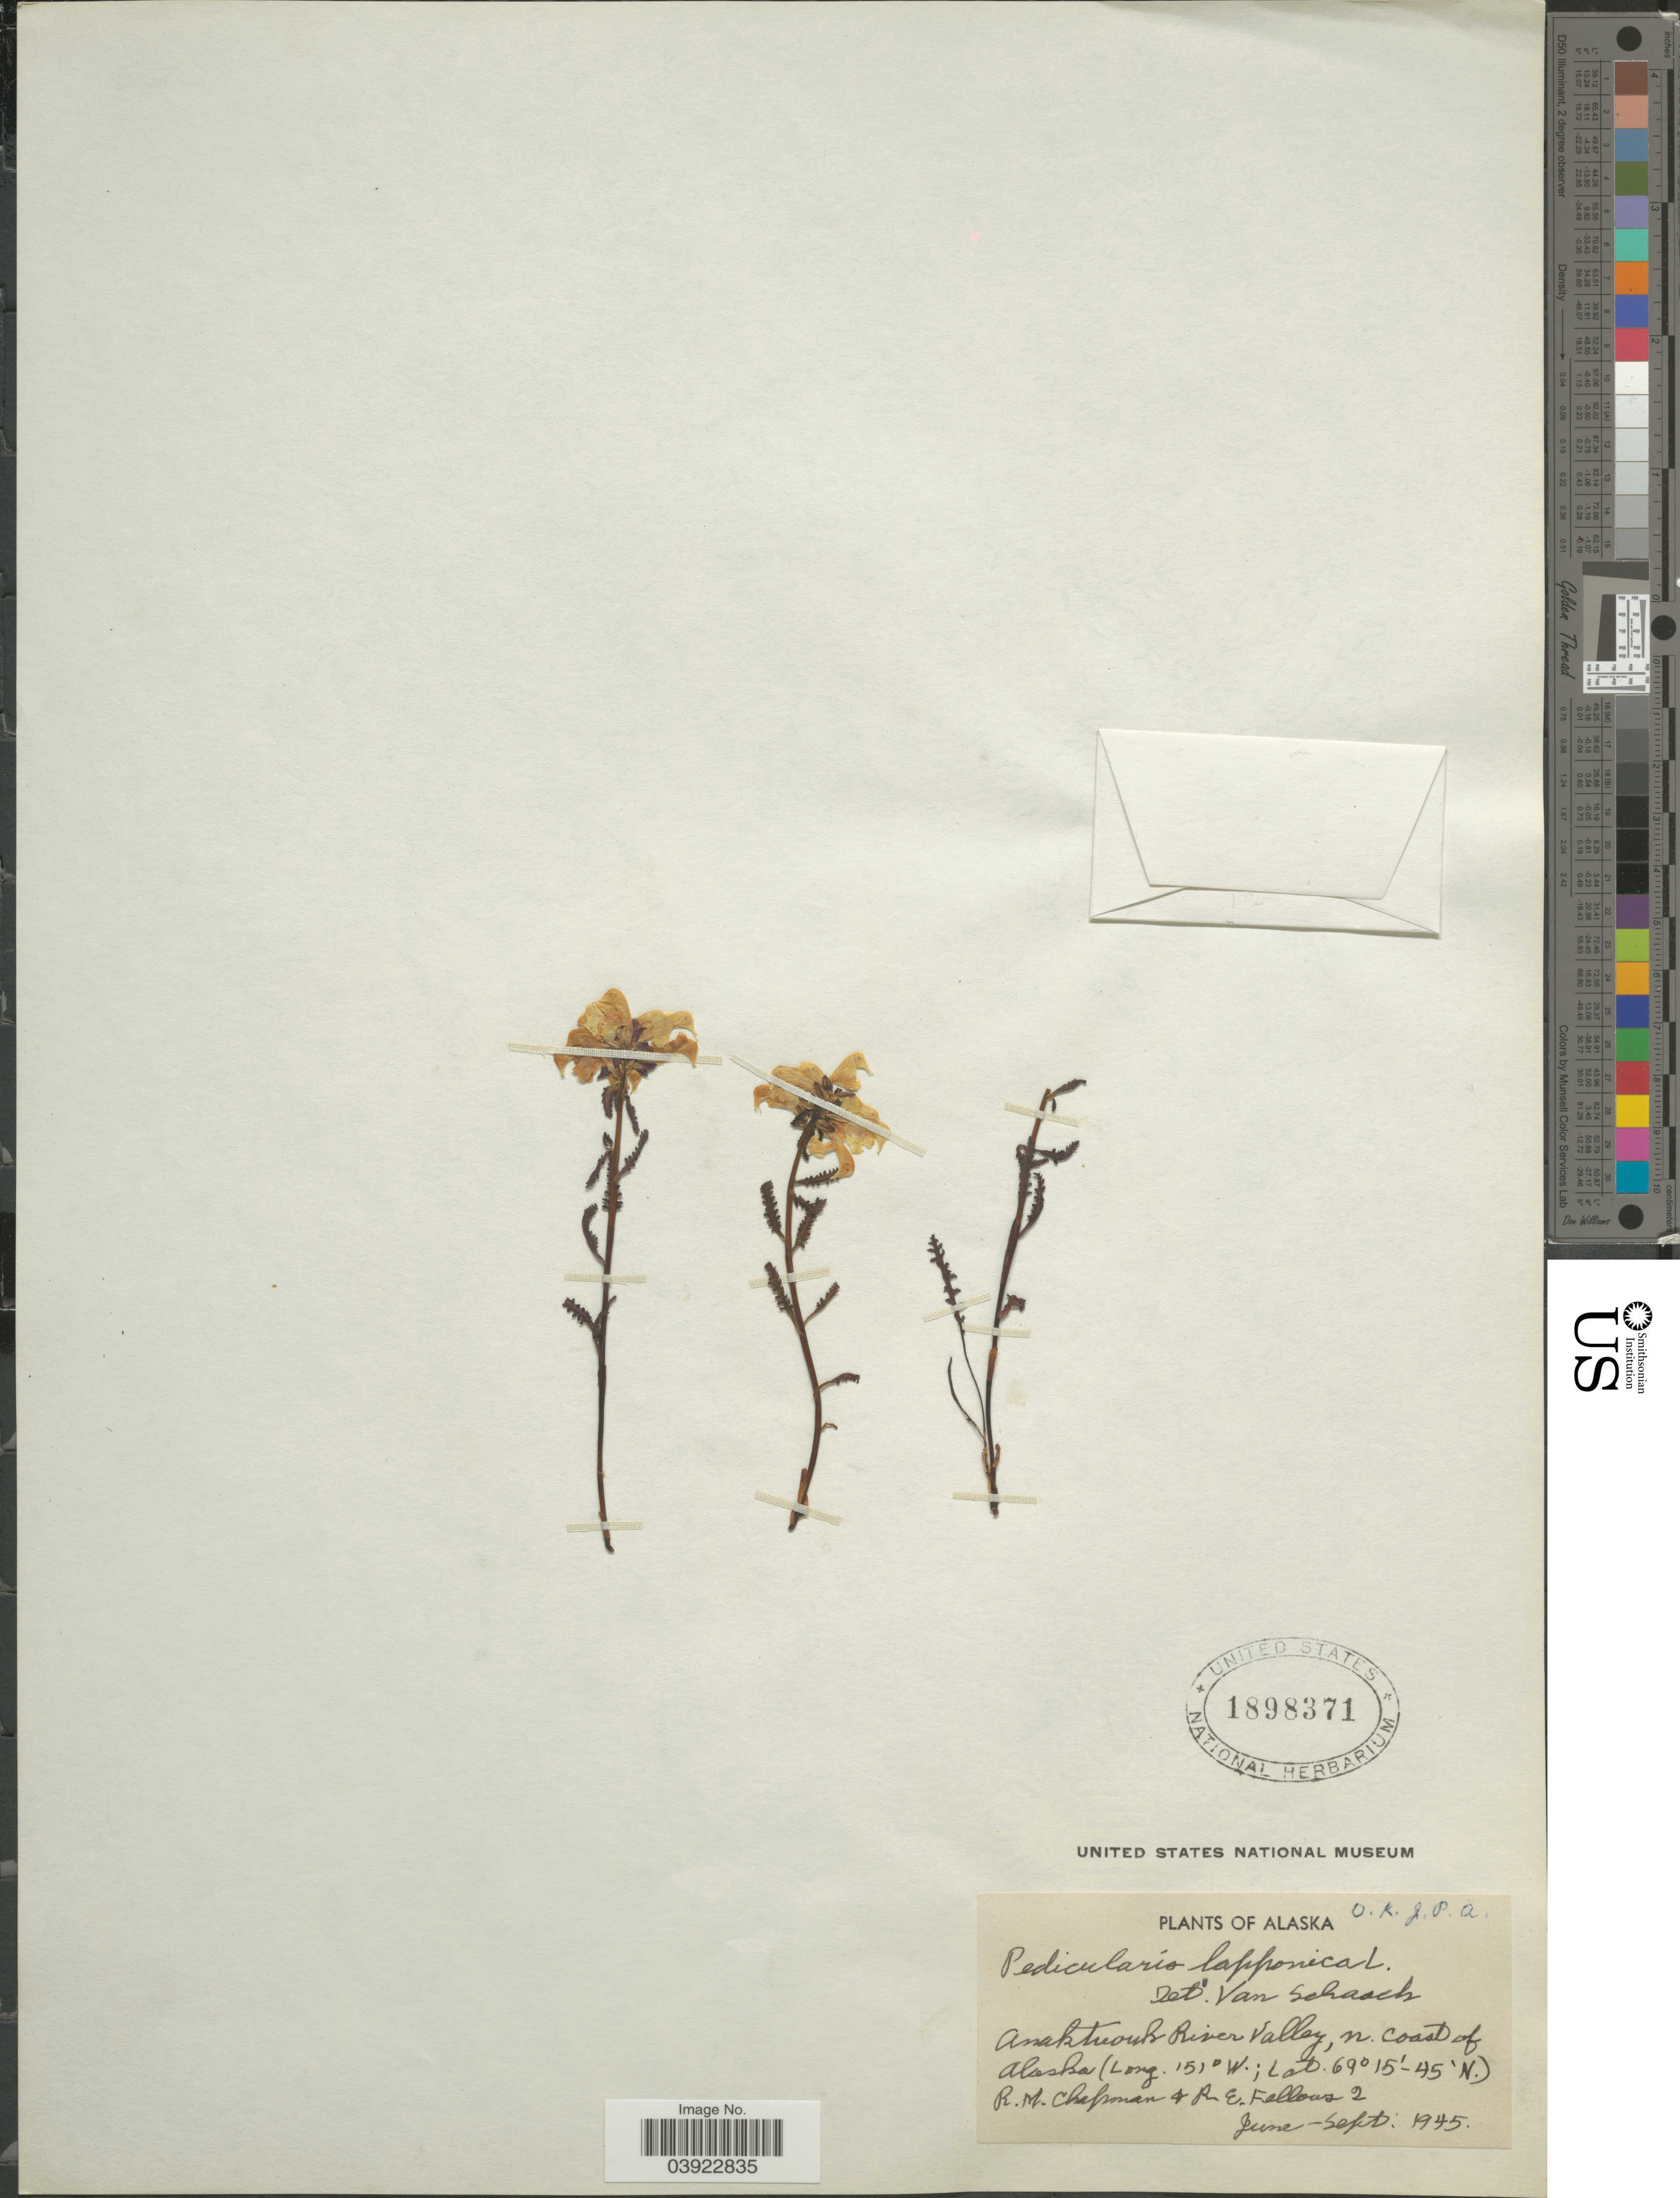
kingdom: Plantae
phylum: Tracheophyta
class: Magnoliopsida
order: Lamiales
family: Orobanchaceae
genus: Pedicularis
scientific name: Pedicularis lapponica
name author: L.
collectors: R. M. Chapman & R. Fellows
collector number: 2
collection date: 1945-06/1945-09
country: United States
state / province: Alaska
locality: Anaktuvuk River Valley, n. coast of Alaska.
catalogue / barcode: US 1898371